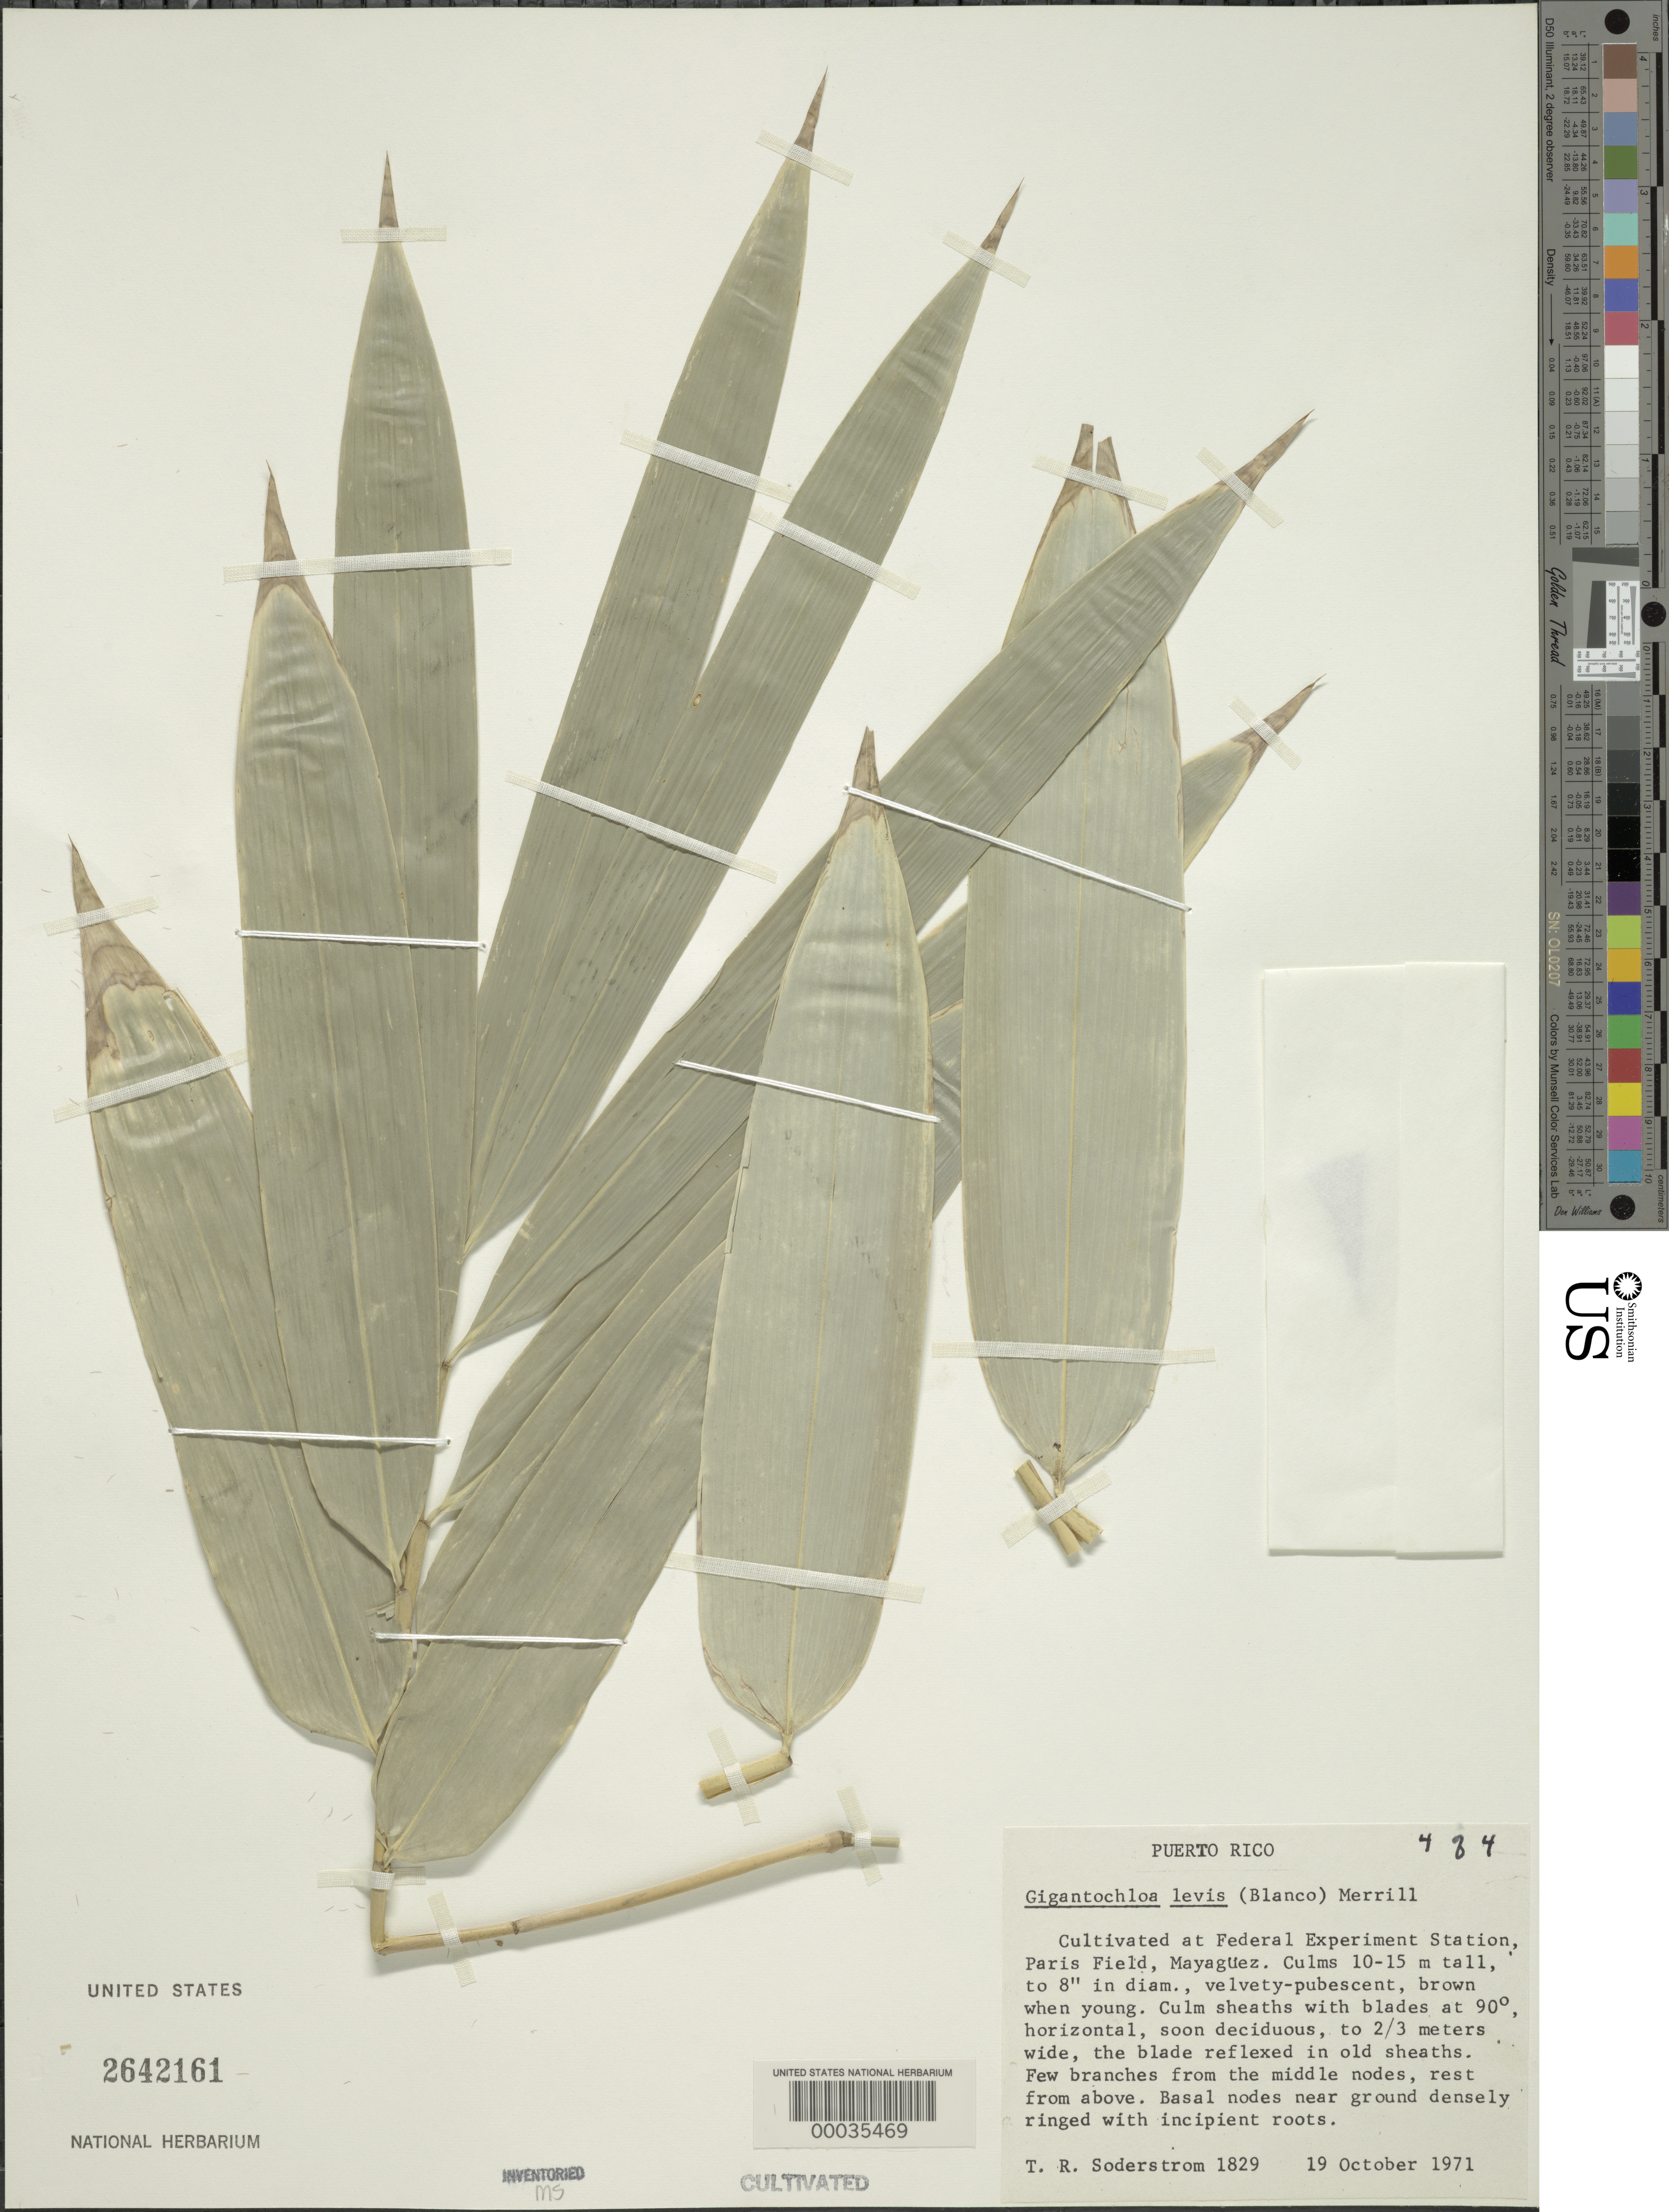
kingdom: Plantae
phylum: Tracheophyta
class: Liliopsida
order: Poales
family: Poaceae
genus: Dendrocalamus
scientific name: Dendrocalamus laevis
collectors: T. R. Soderstrom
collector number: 1829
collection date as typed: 19 Oct 1971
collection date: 1971-10-19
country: Puerto Rico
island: Greater Antilles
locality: Federal experimental station, paris field-mayaguez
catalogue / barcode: US 2642161